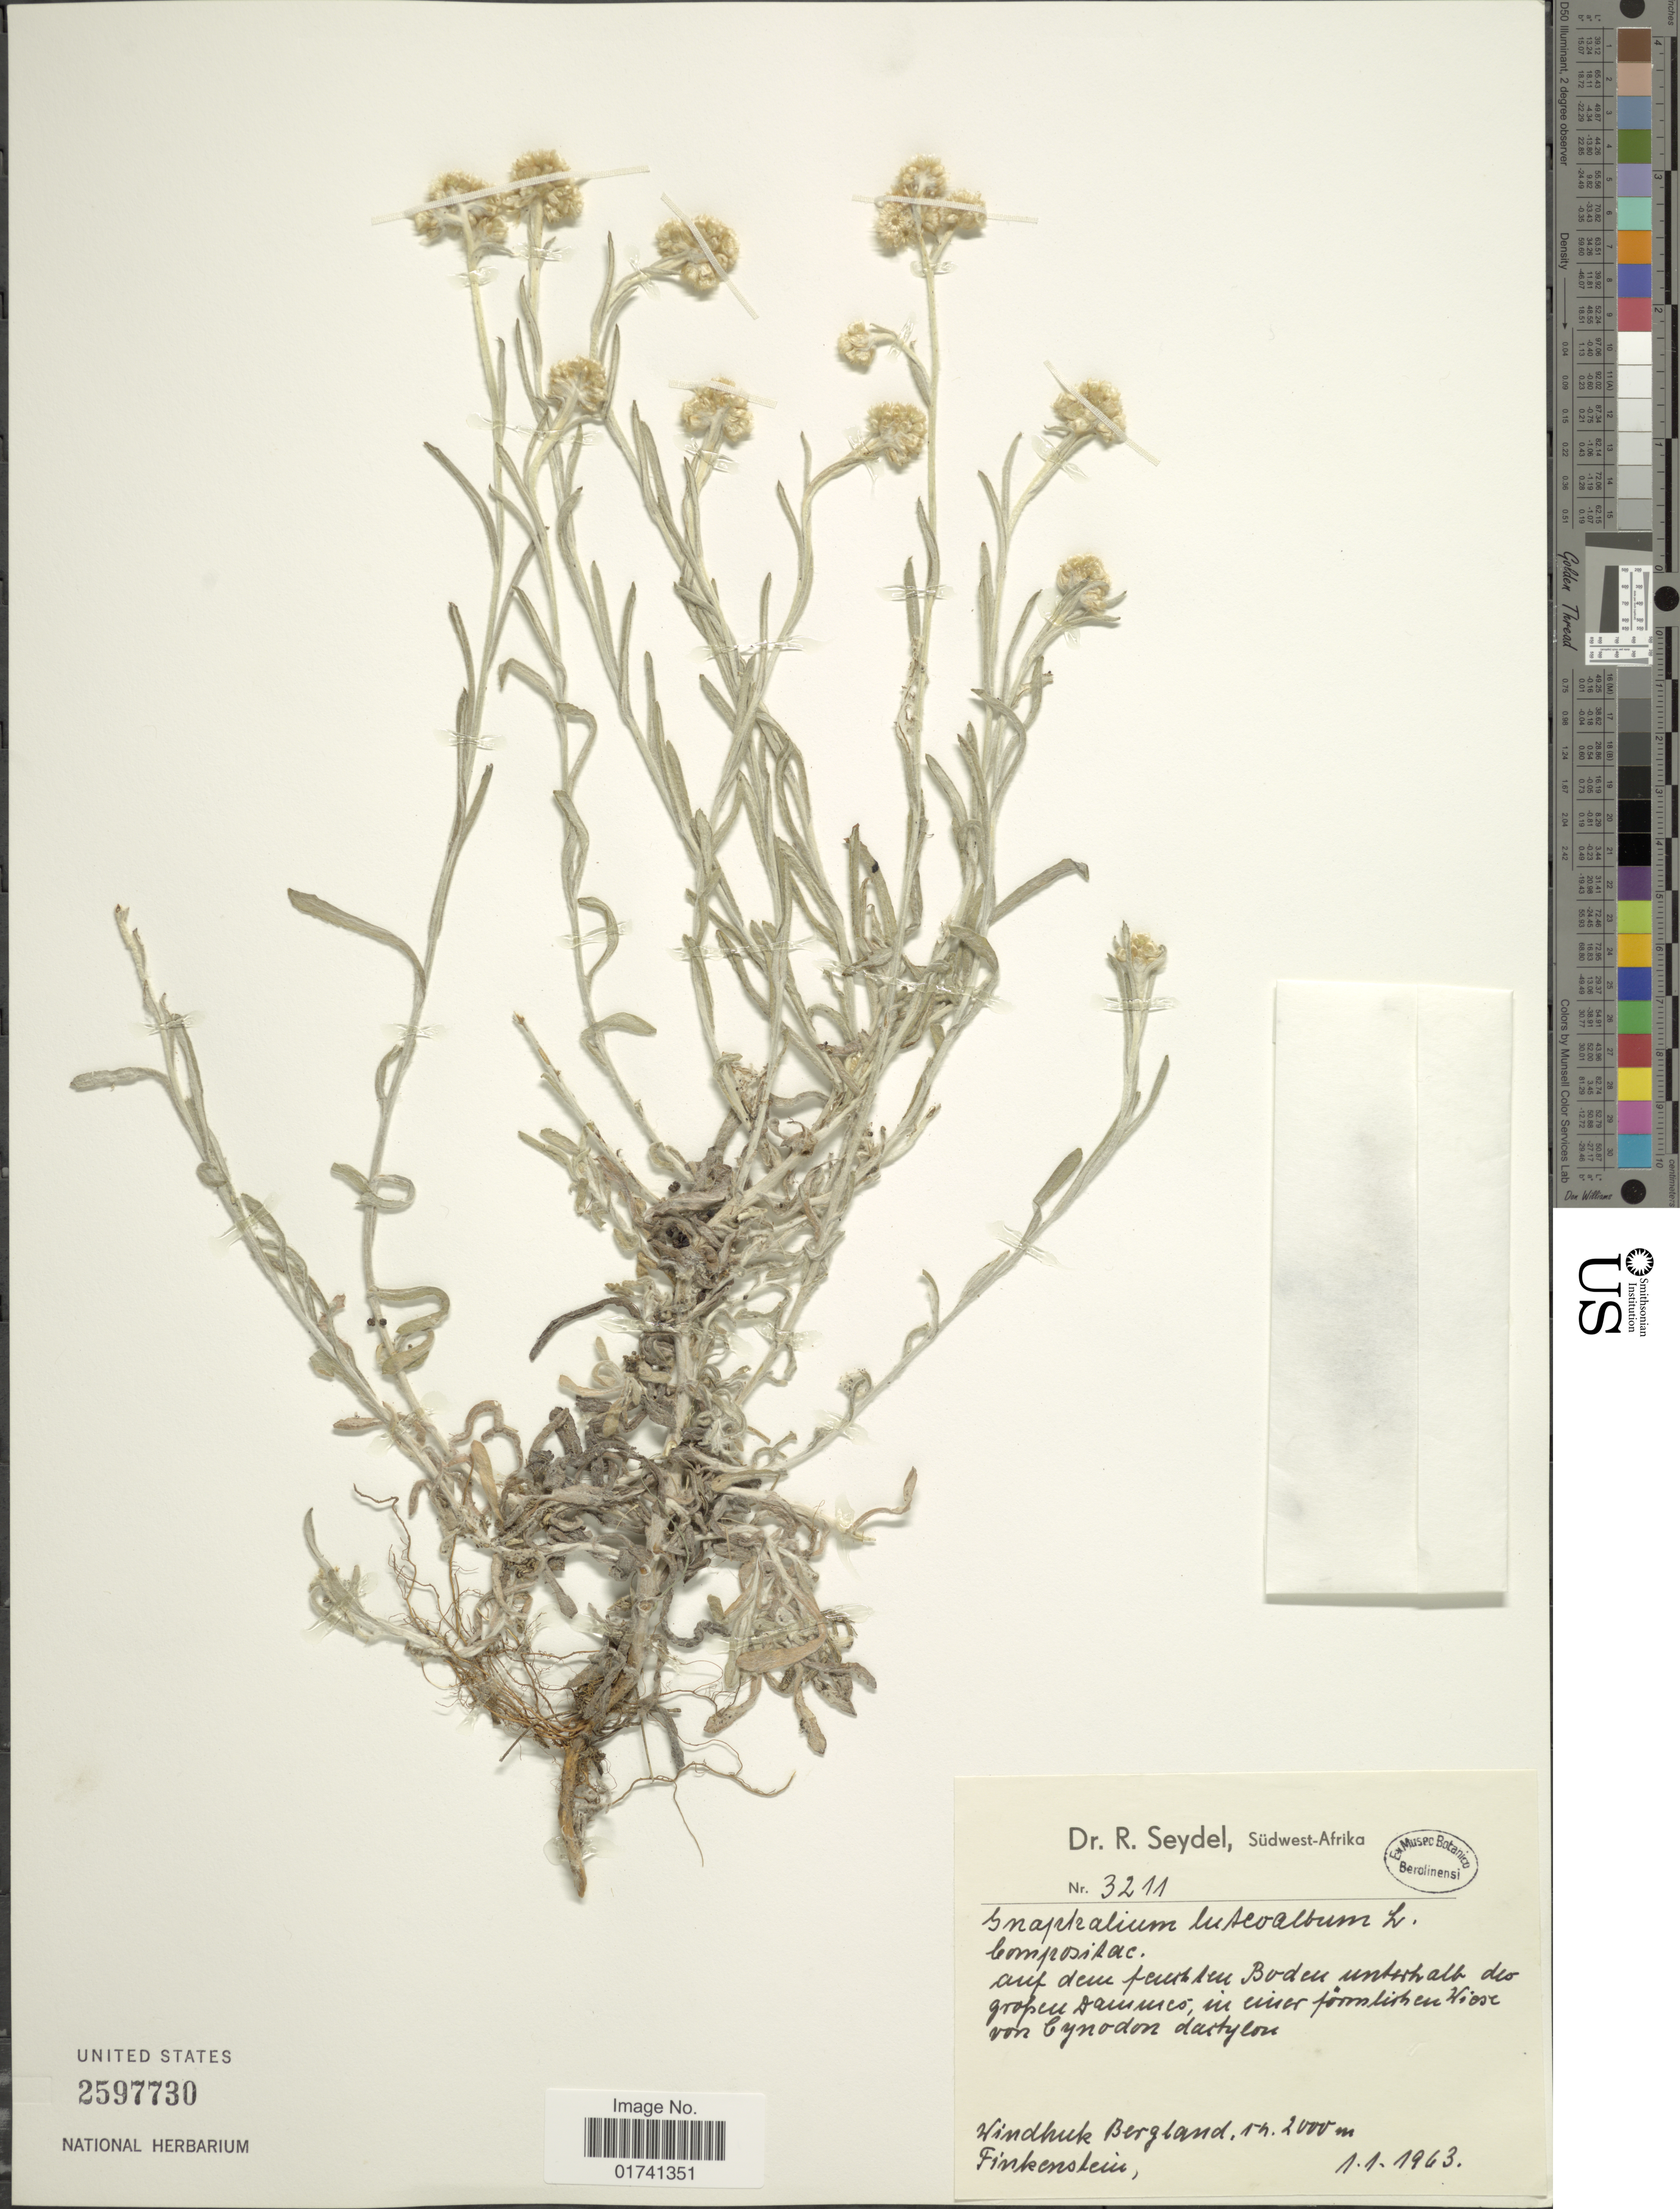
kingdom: Plantae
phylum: Tracheophyta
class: Magnoliopsida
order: Asterales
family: Asteraceae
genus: Laphangium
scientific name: Laphangium luteoalbum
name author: (L.) Tzvelev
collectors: R. Seydel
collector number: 3211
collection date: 1963-01-01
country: Namibia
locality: Südwest-Afrika. Windhuk [Windhoek[ Bergland, Finkenstein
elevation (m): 2000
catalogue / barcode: US 2597730